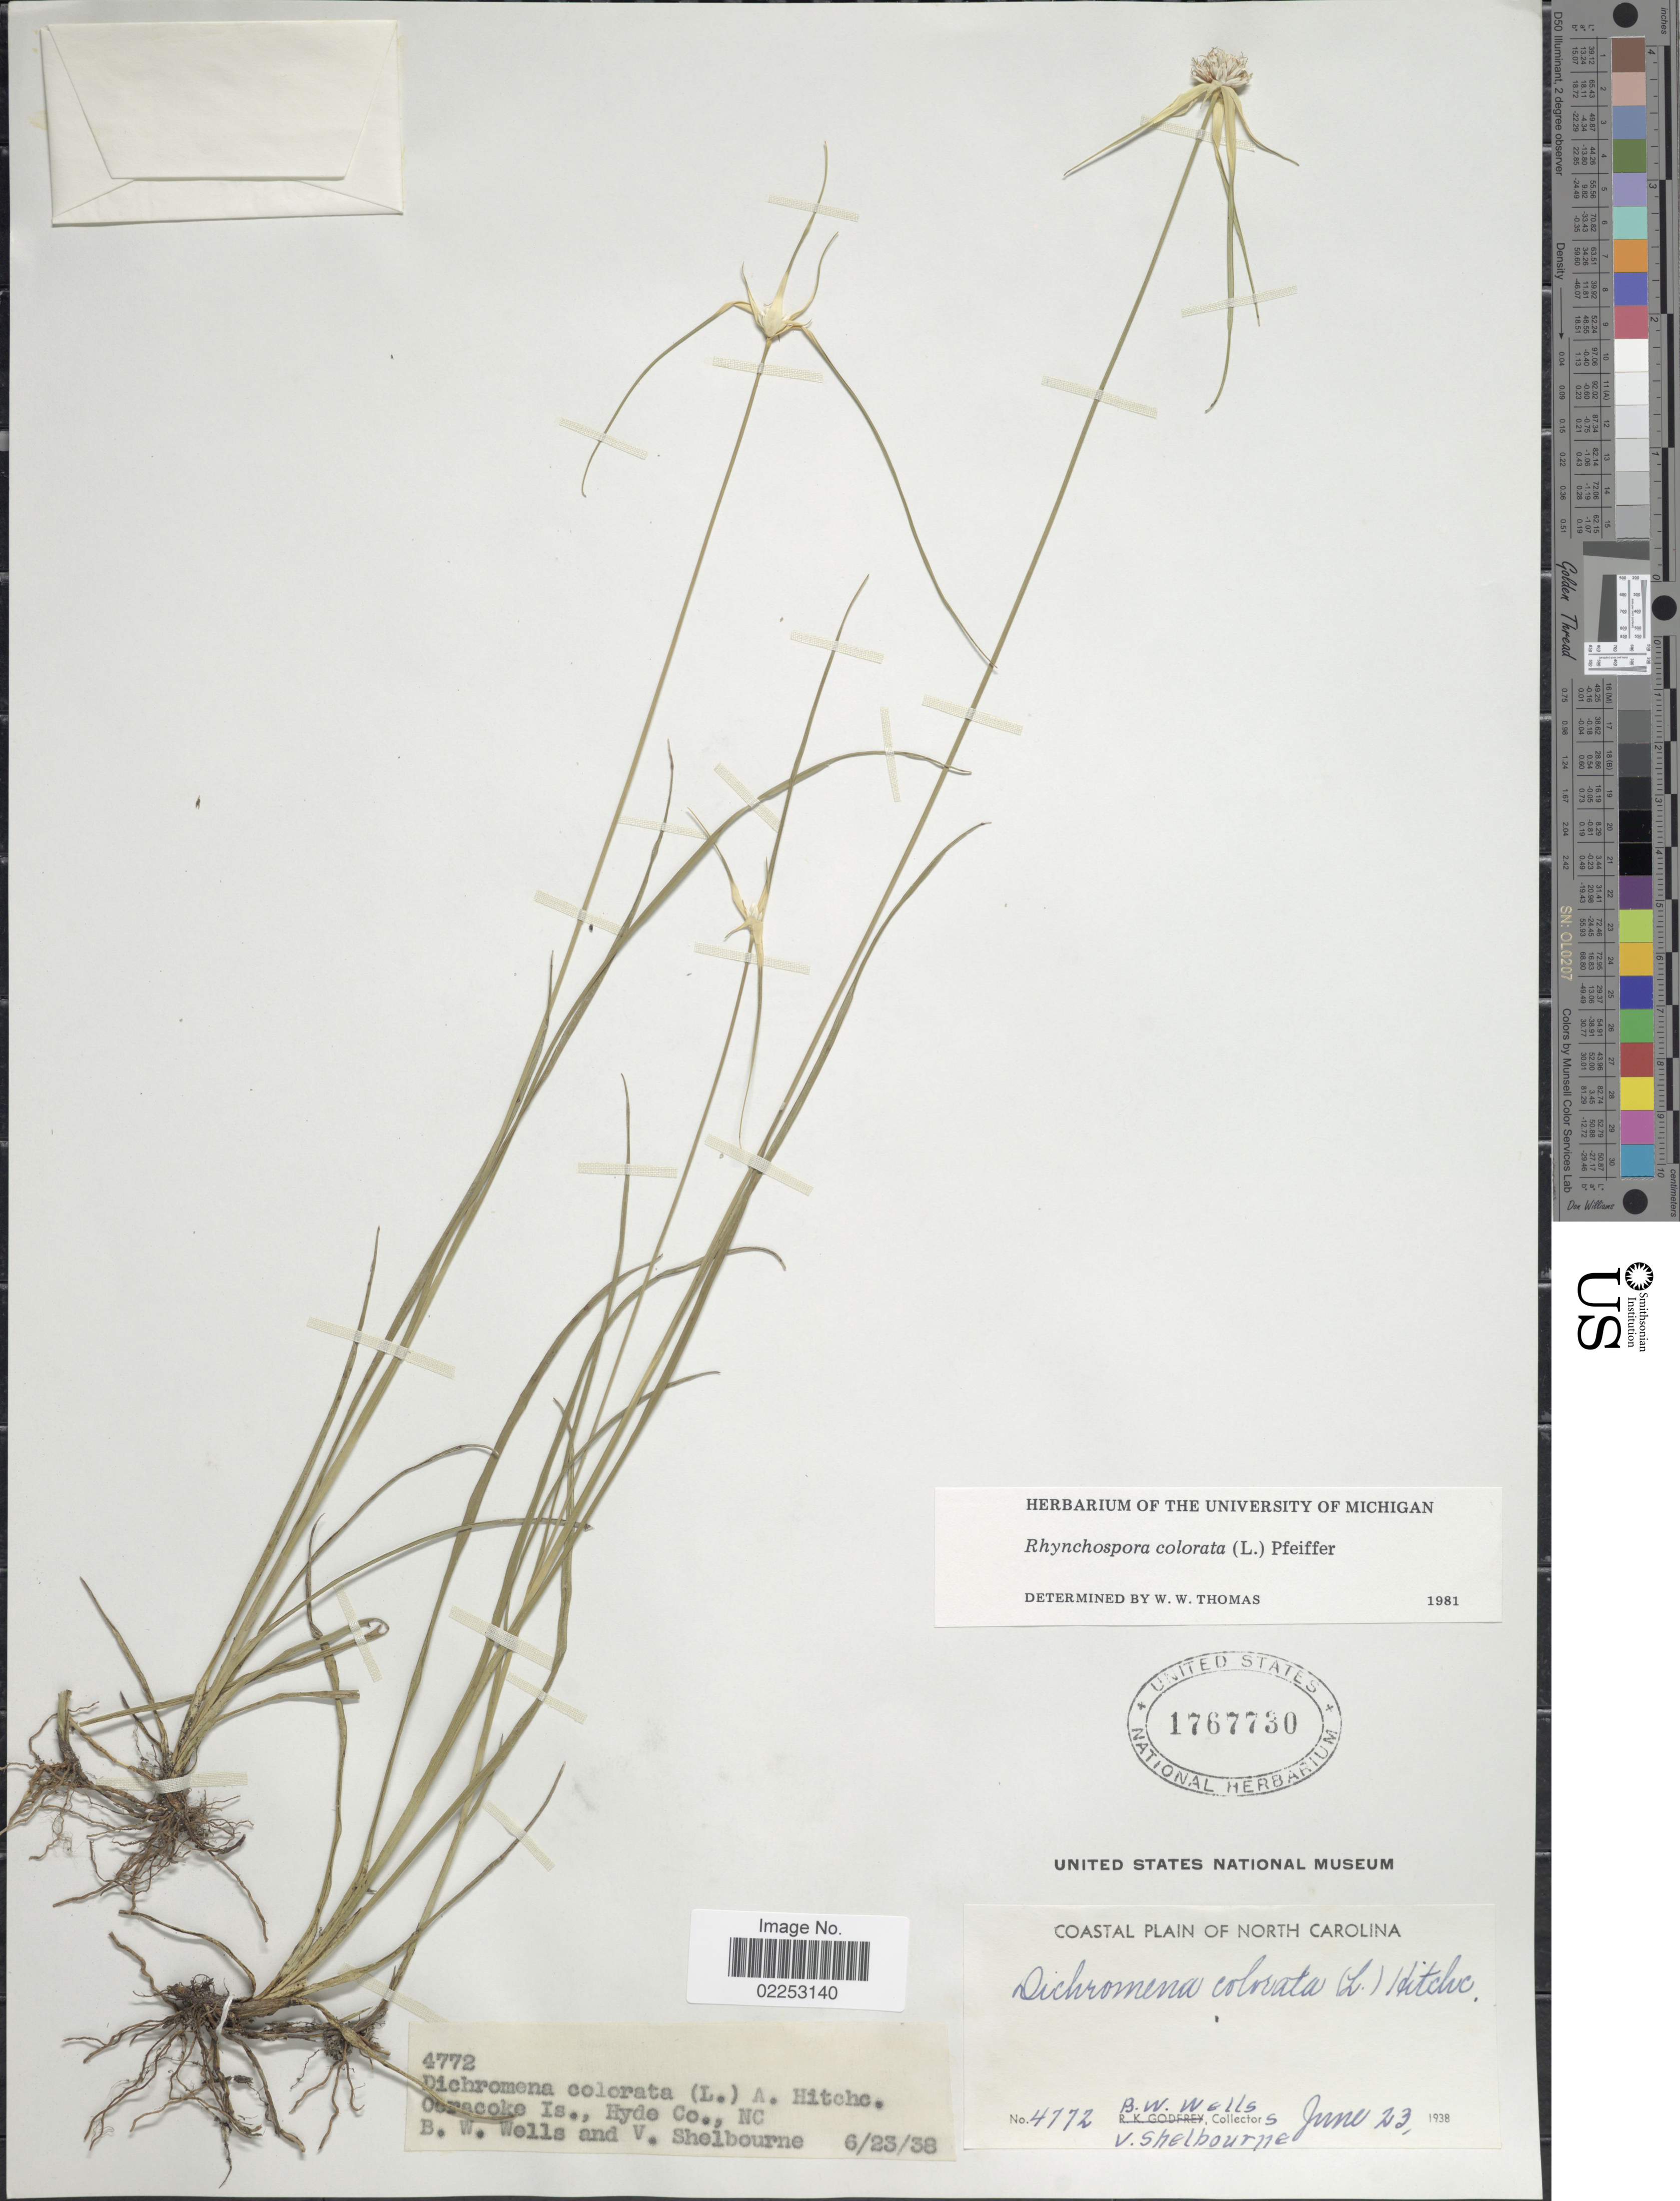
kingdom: Plantae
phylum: Tracheophyta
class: Liliopsida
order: Poales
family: Cyperaceae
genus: Rhynchospora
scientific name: Rhynchospora colorata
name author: (L.) H. Pfeiff.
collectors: B. Wells & V. Shelbourne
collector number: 4772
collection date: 1938-06-23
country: United States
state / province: North Carolina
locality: Coastal Plain. Ocracoke Is., Hyde Co.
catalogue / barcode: US 1767730